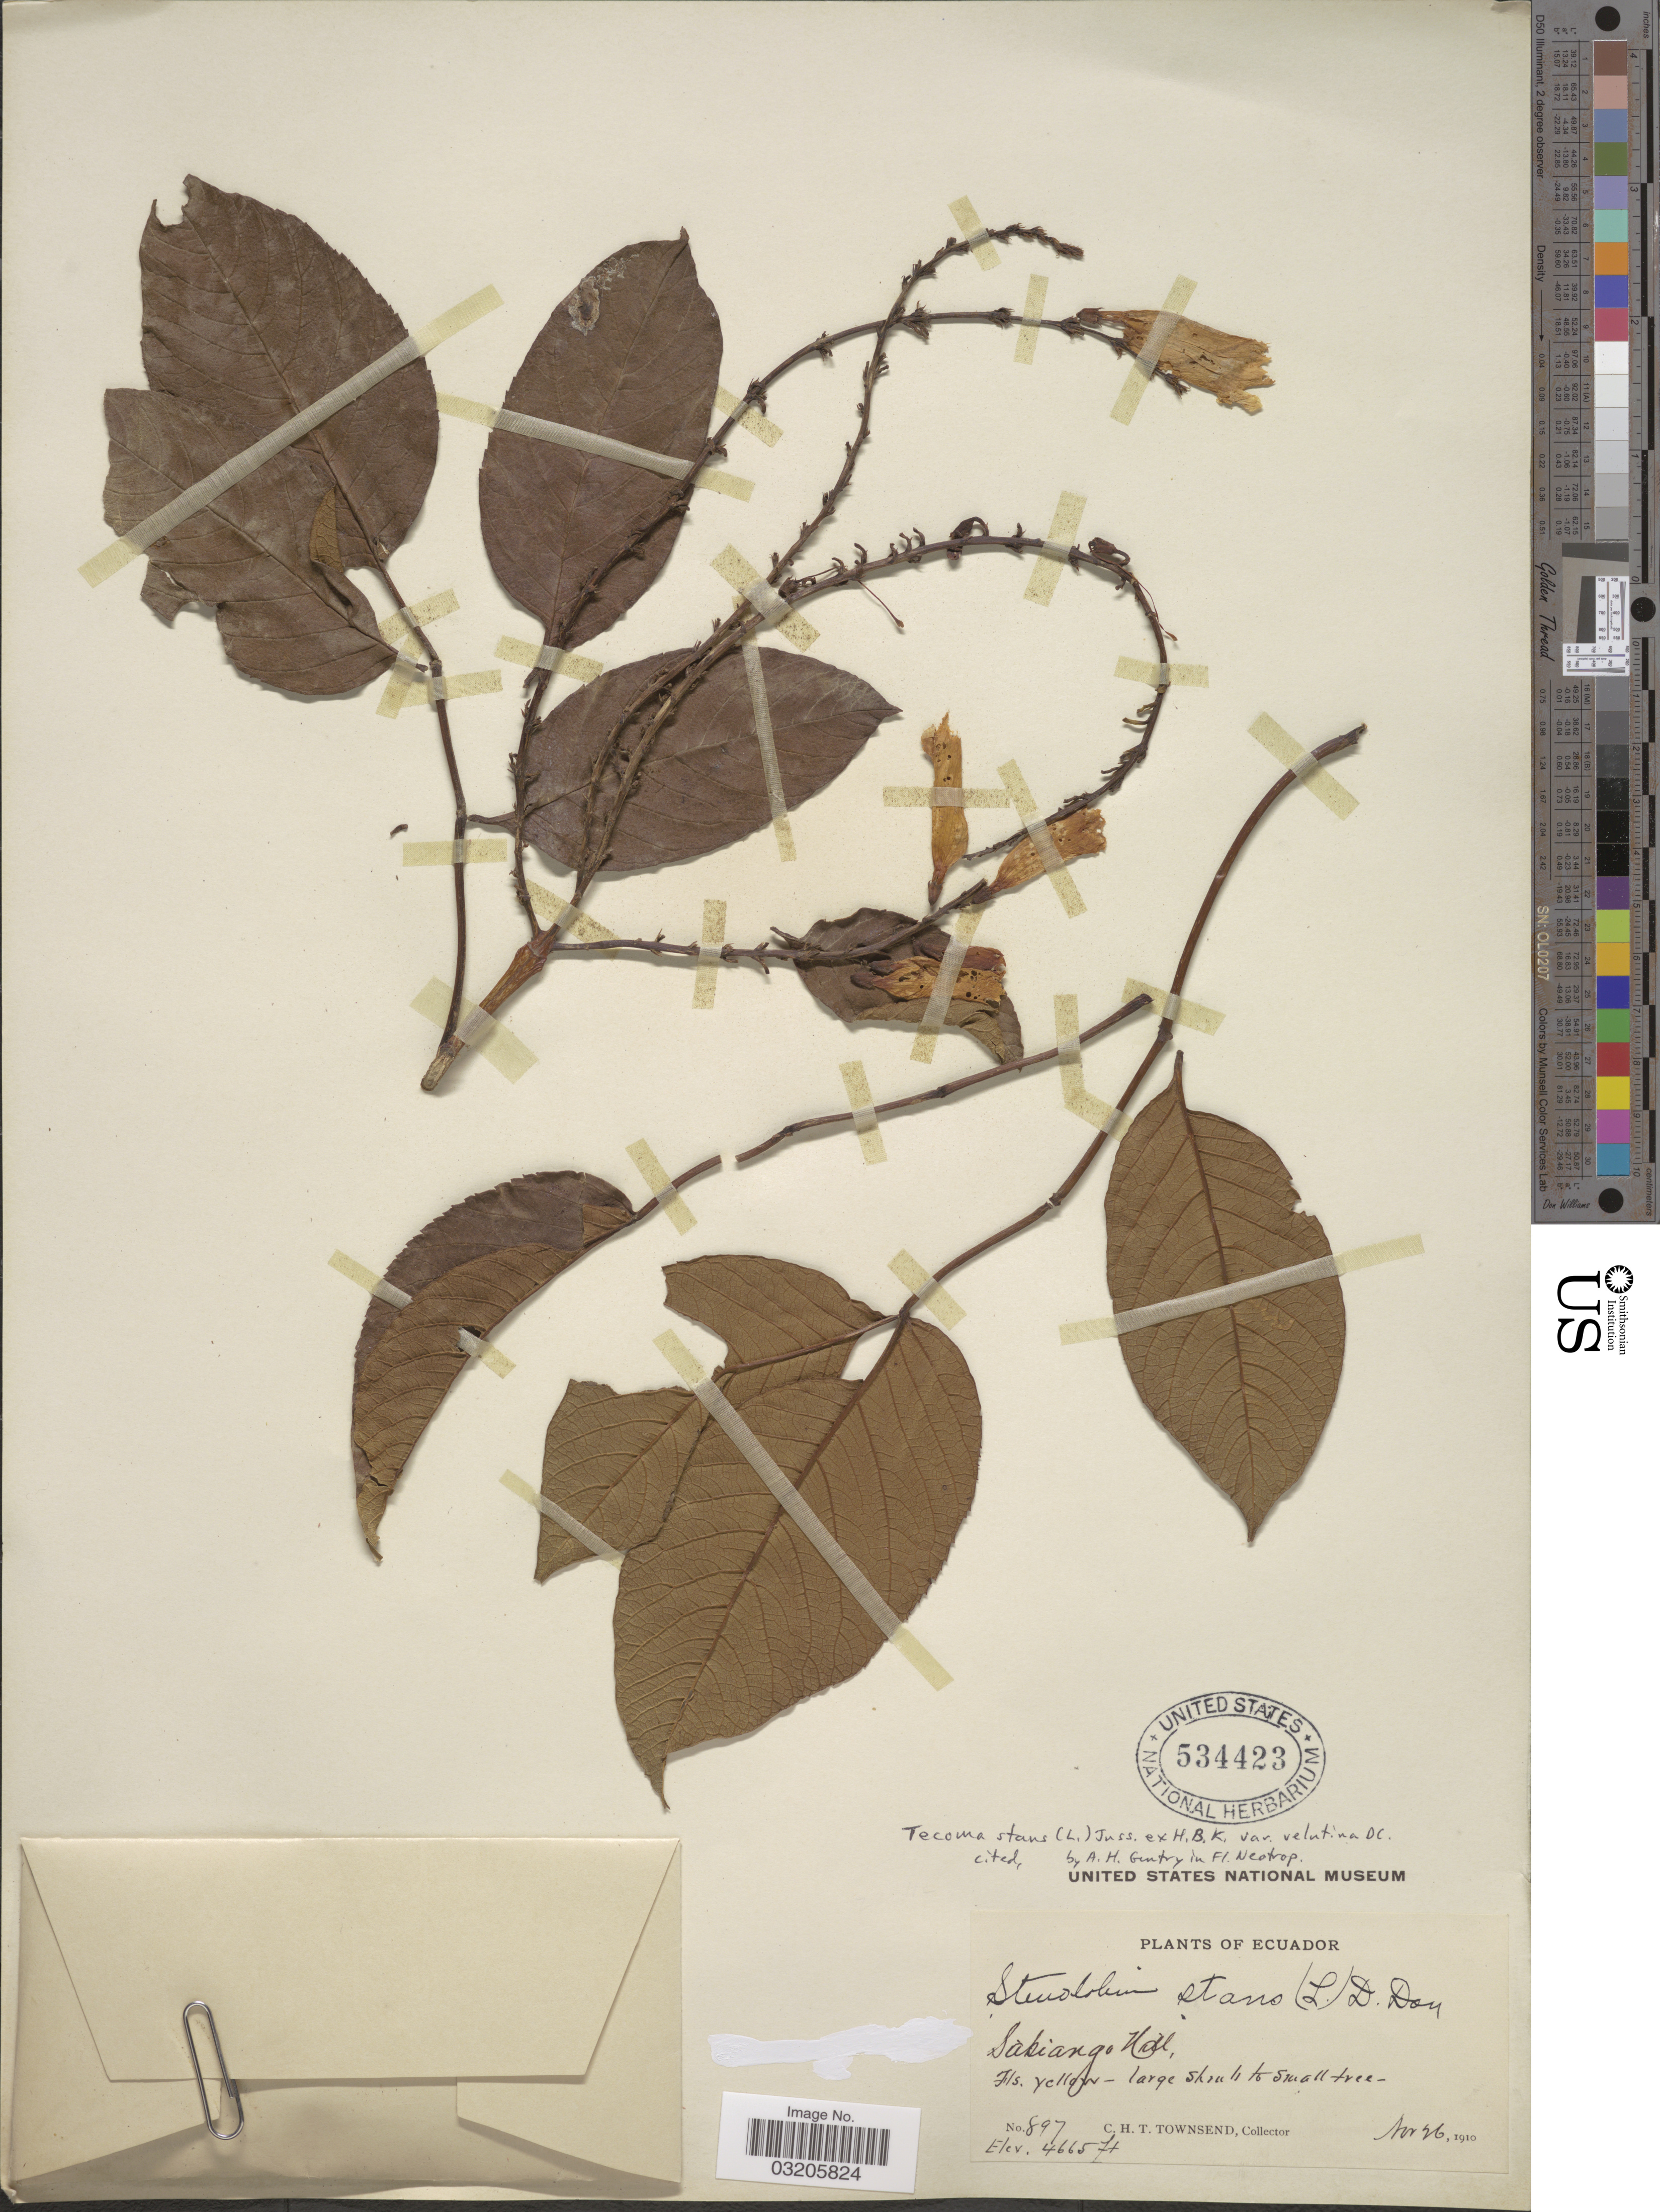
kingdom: Plantae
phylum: Tracheophyta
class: Magnoliopsida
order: Lamiales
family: Bignoniaceae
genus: Tecoma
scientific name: Tecoma stans var. velutina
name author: DC.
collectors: C. H. T. Townsend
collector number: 897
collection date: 1910-11-26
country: Ecuador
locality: Sabiango Hill.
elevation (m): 1422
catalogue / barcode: US 534423